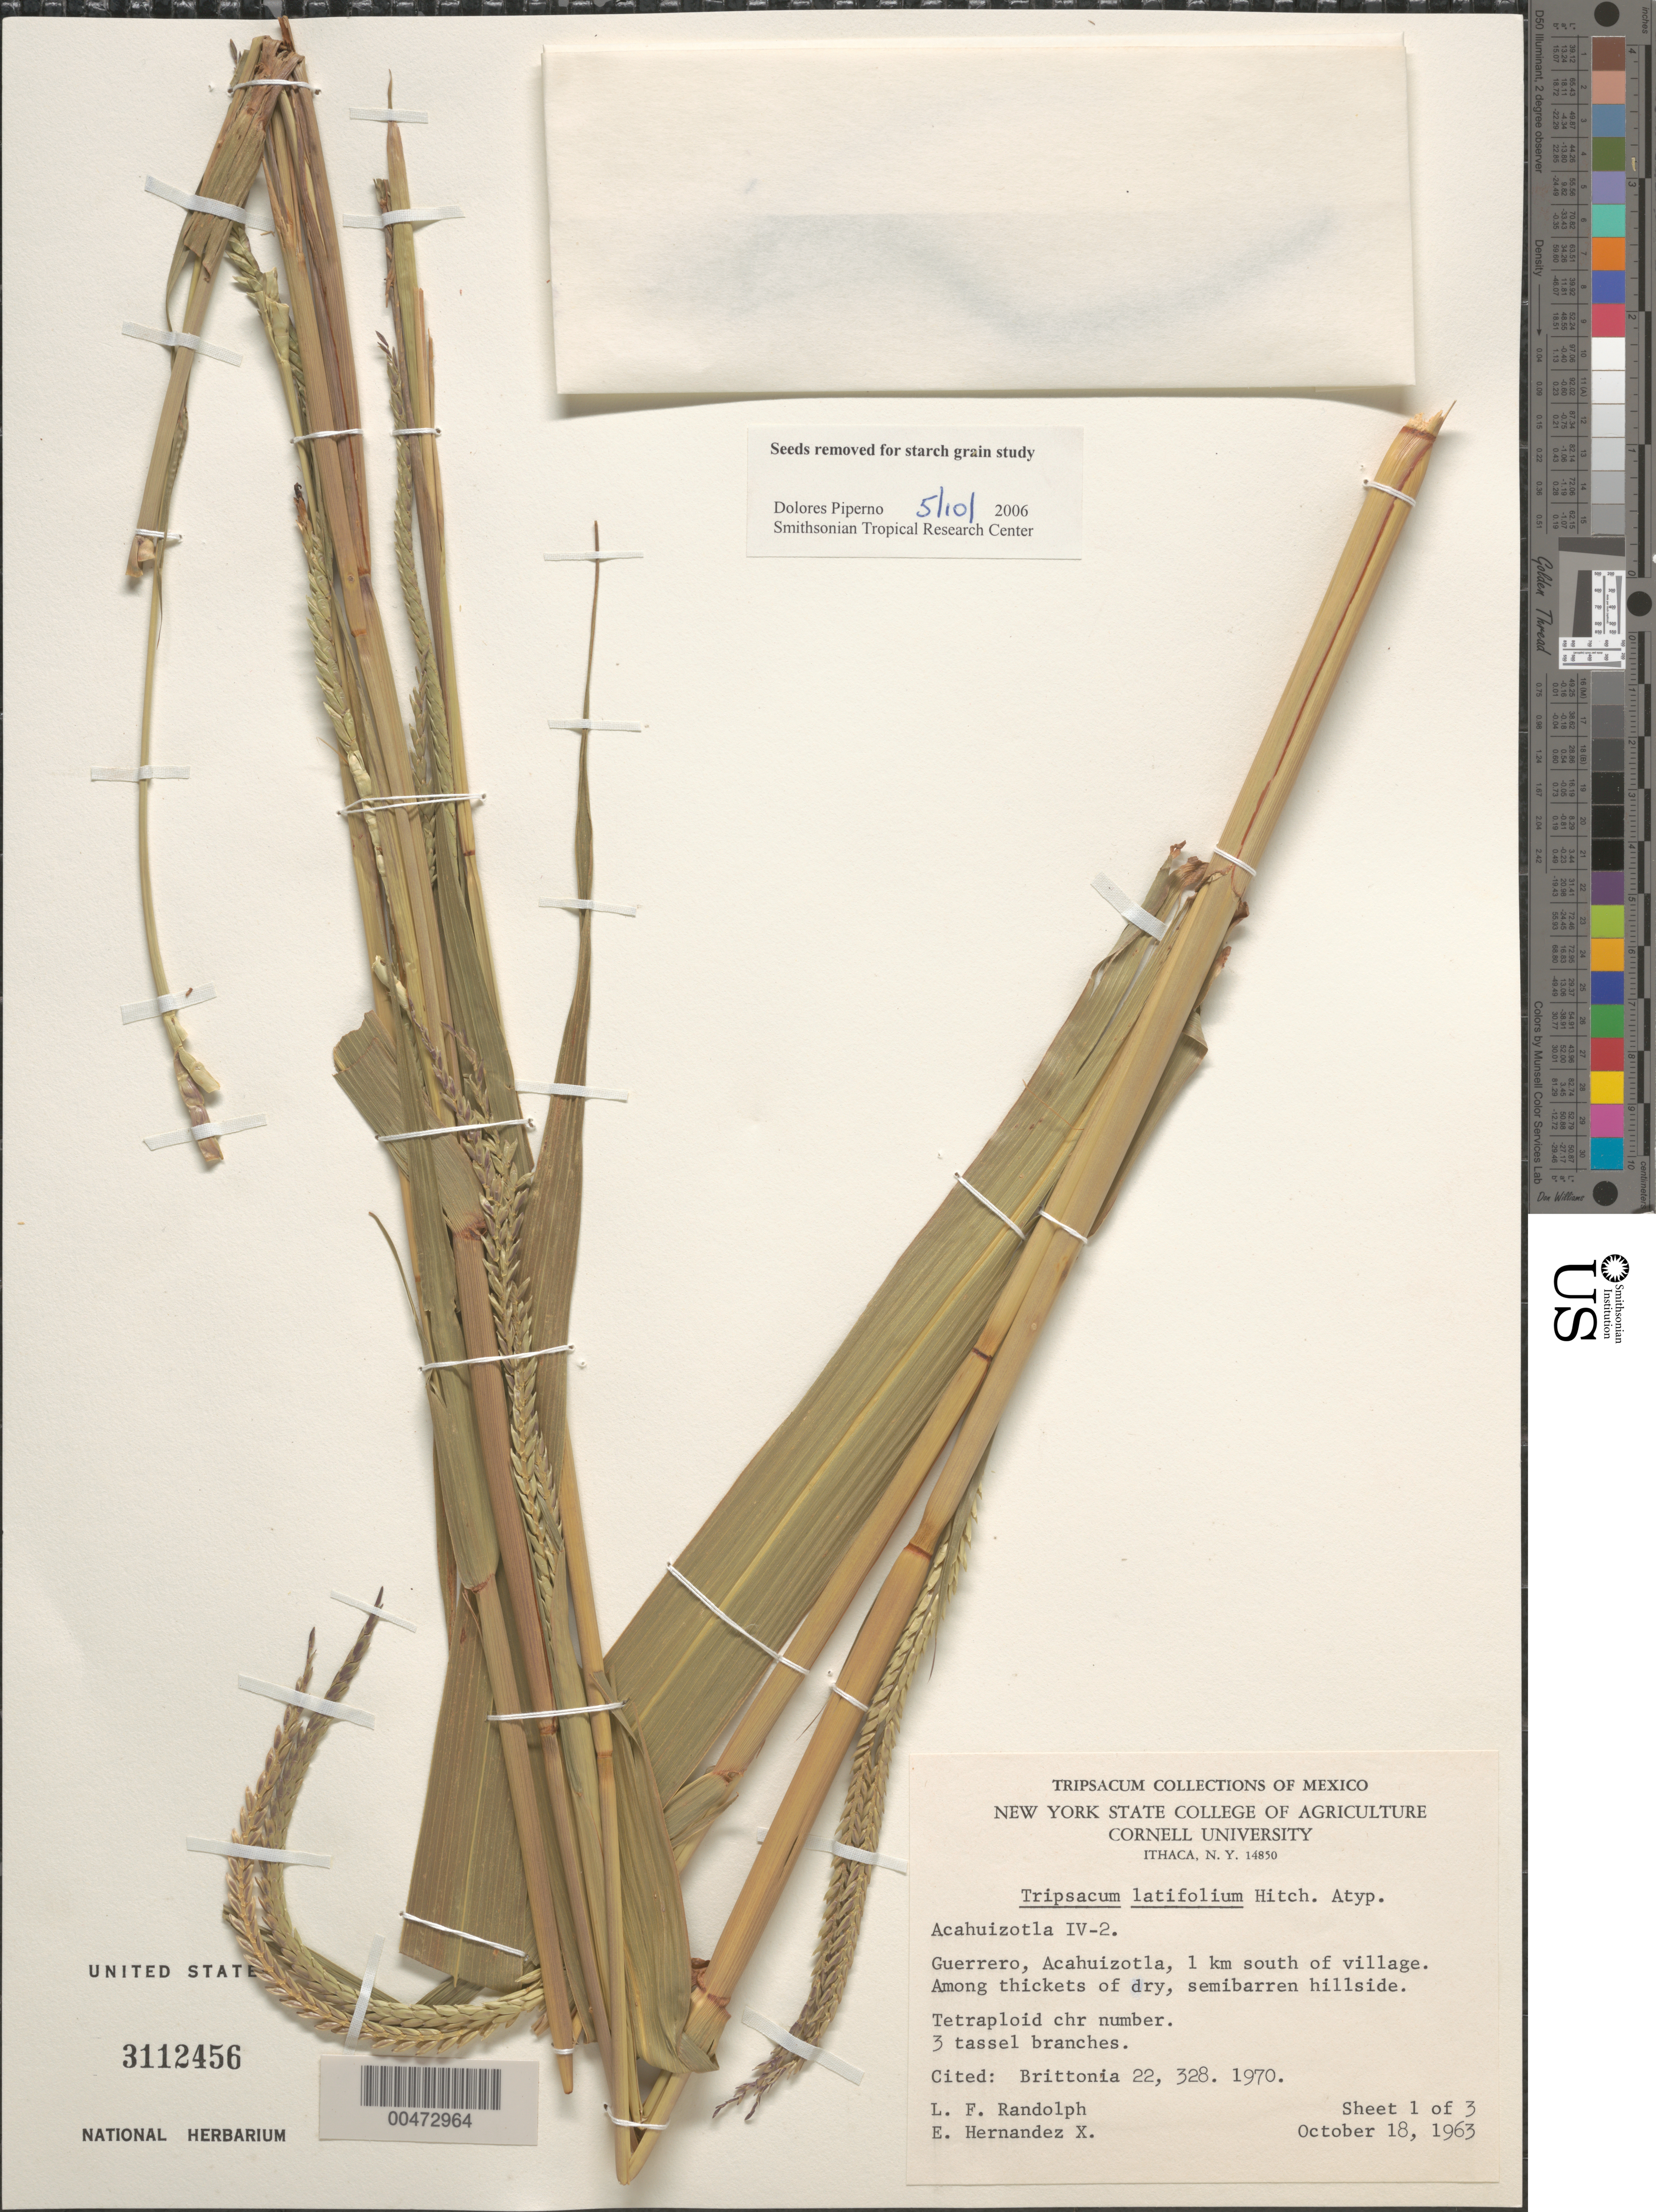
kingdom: Plantae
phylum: Tracheophyta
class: Liliopsida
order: Poales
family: Poaceae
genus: Tripsacum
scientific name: Tripsacum latifolium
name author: Hitchc.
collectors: L. F. Randolph & E. I. Hernández-X.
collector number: Acahui. IV-2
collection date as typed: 18 Oct 1963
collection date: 1963-10-18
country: Mexico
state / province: Guerrero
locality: Acahuizotla, 1 km S of village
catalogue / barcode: US 3112456